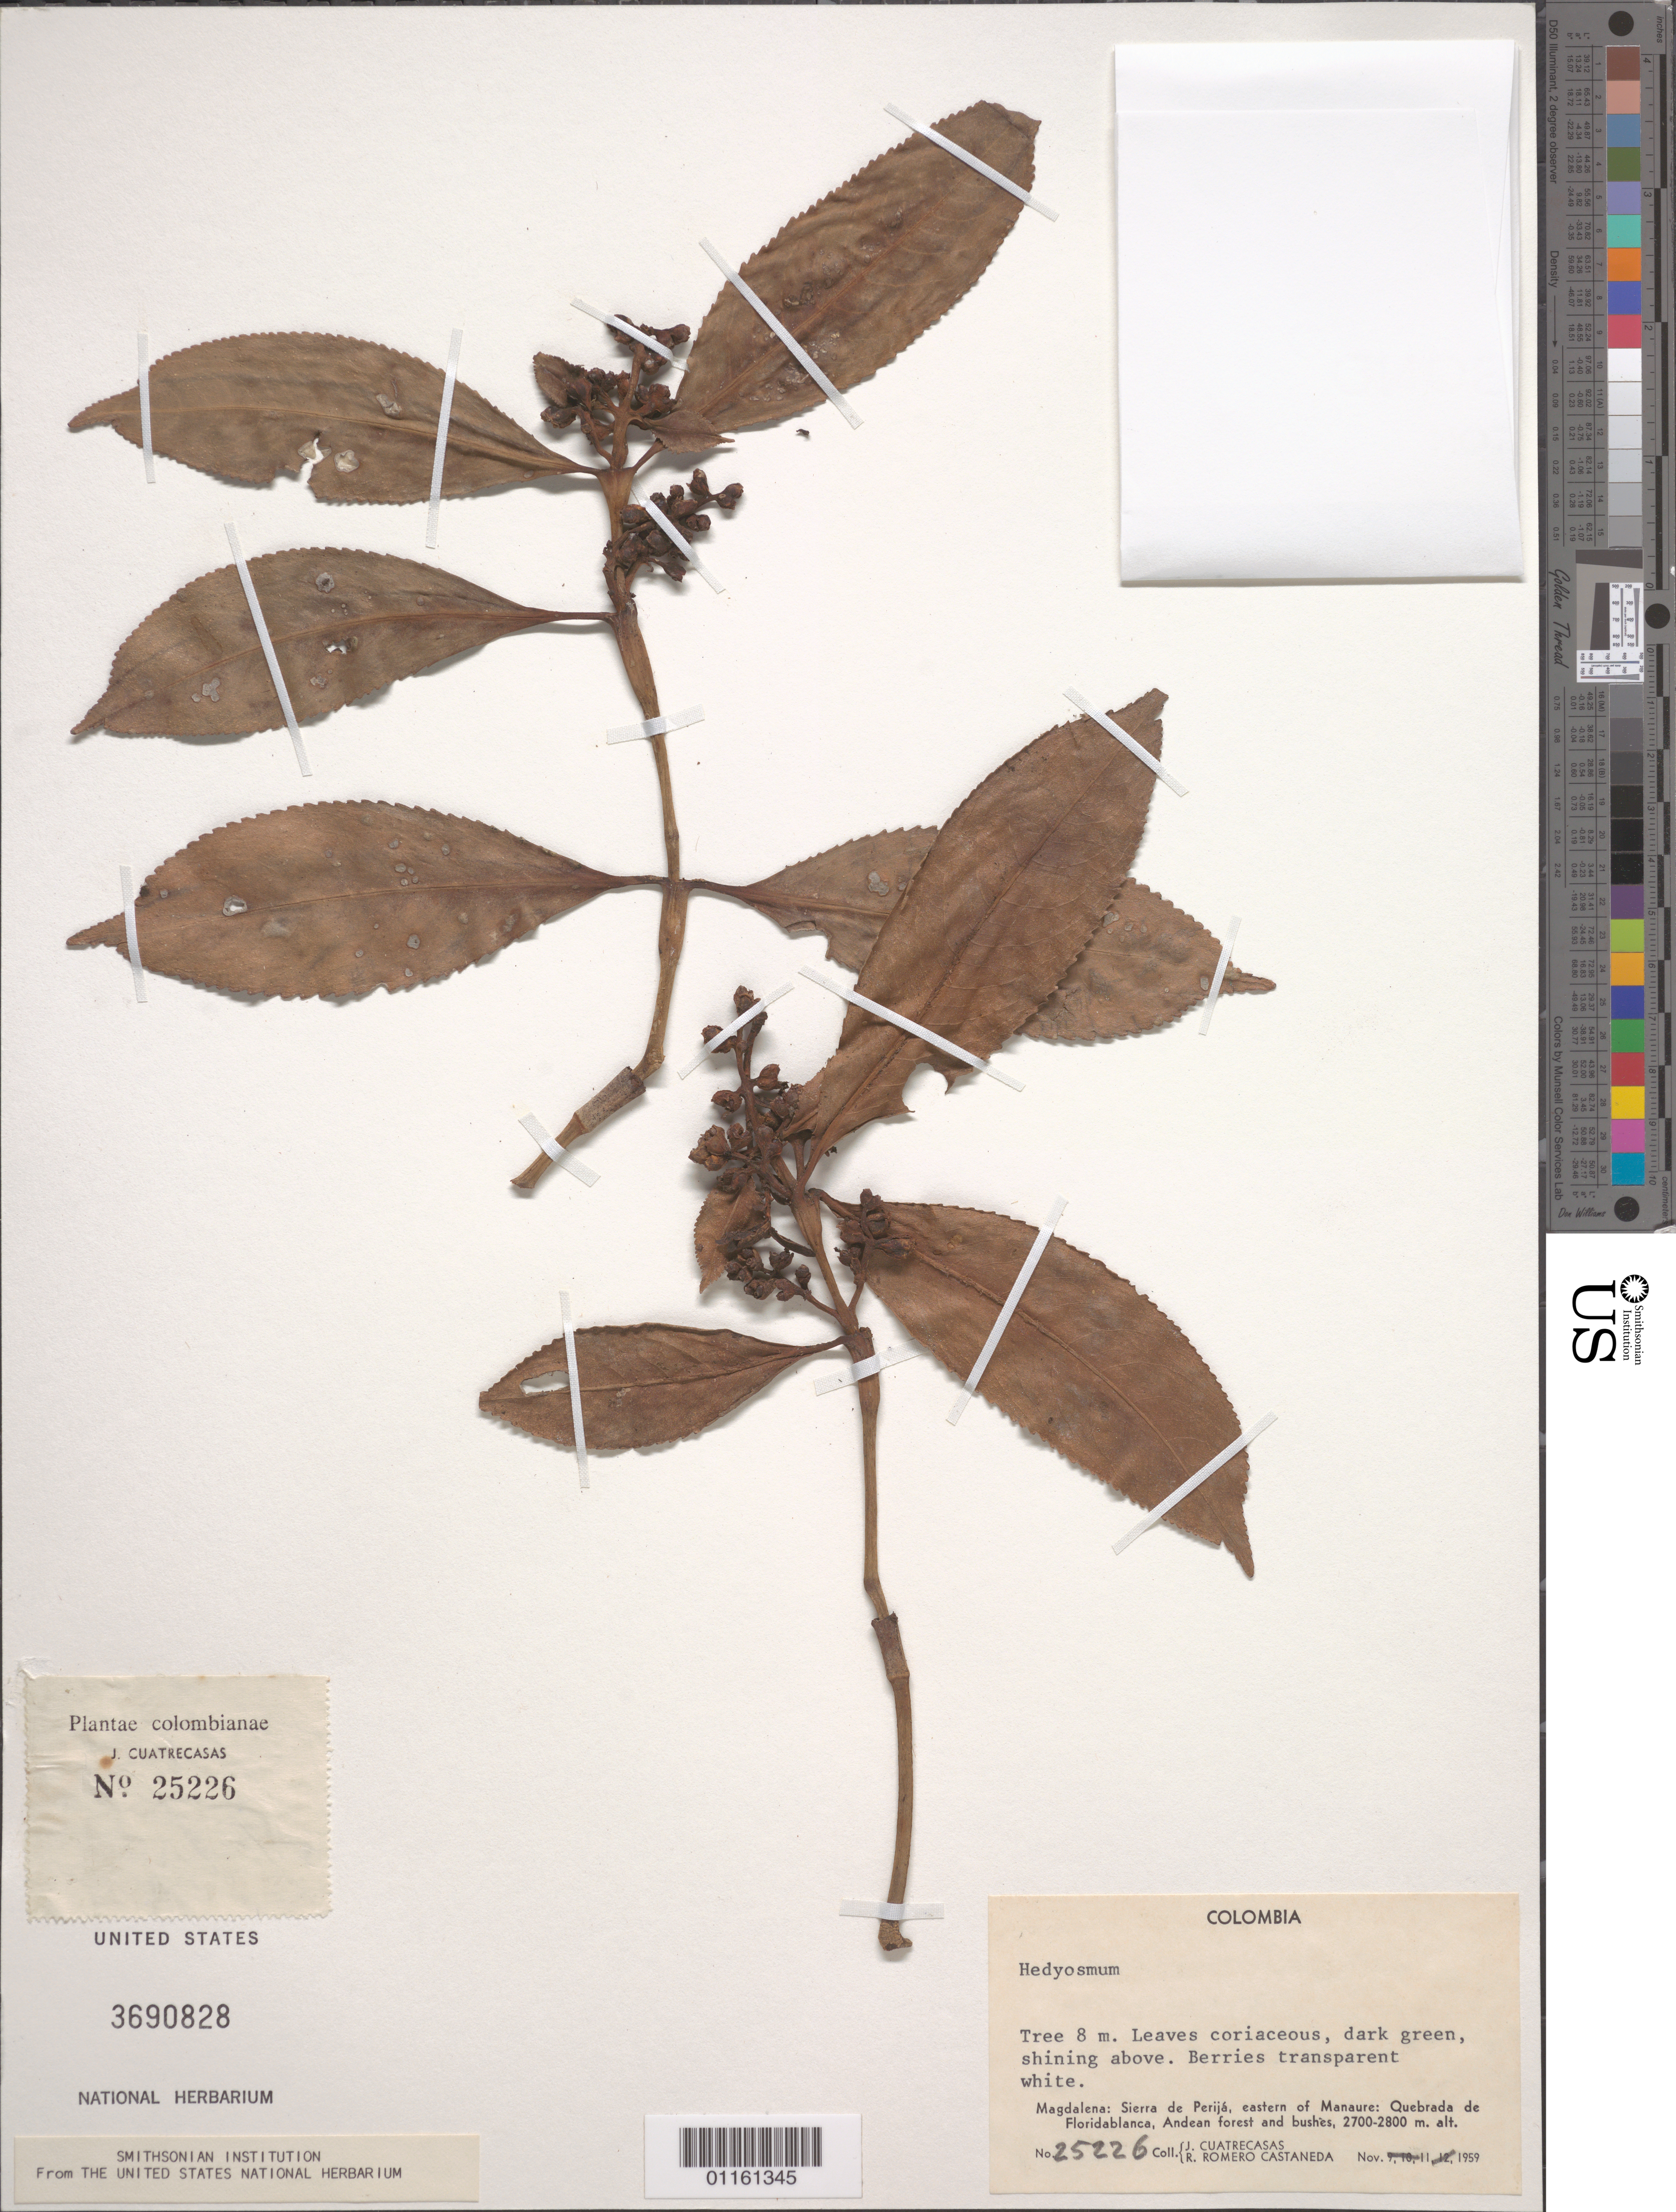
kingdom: Plantae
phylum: Tracheophyta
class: Magnoliopsida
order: Chloranthales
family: Chloranthaceae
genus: Hedyosmum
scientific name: Hedyosmum sp.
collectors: J. Cuatrecasas & R. Romero Castañeda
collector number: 25226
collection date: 1959-11-11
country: Colombia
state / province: Magdalena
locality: Sierra de Perija, eastern of Manaure: Quebrada de Floridablanca, Andean forest and bushes.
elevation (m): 2700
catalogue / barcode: US 3690828